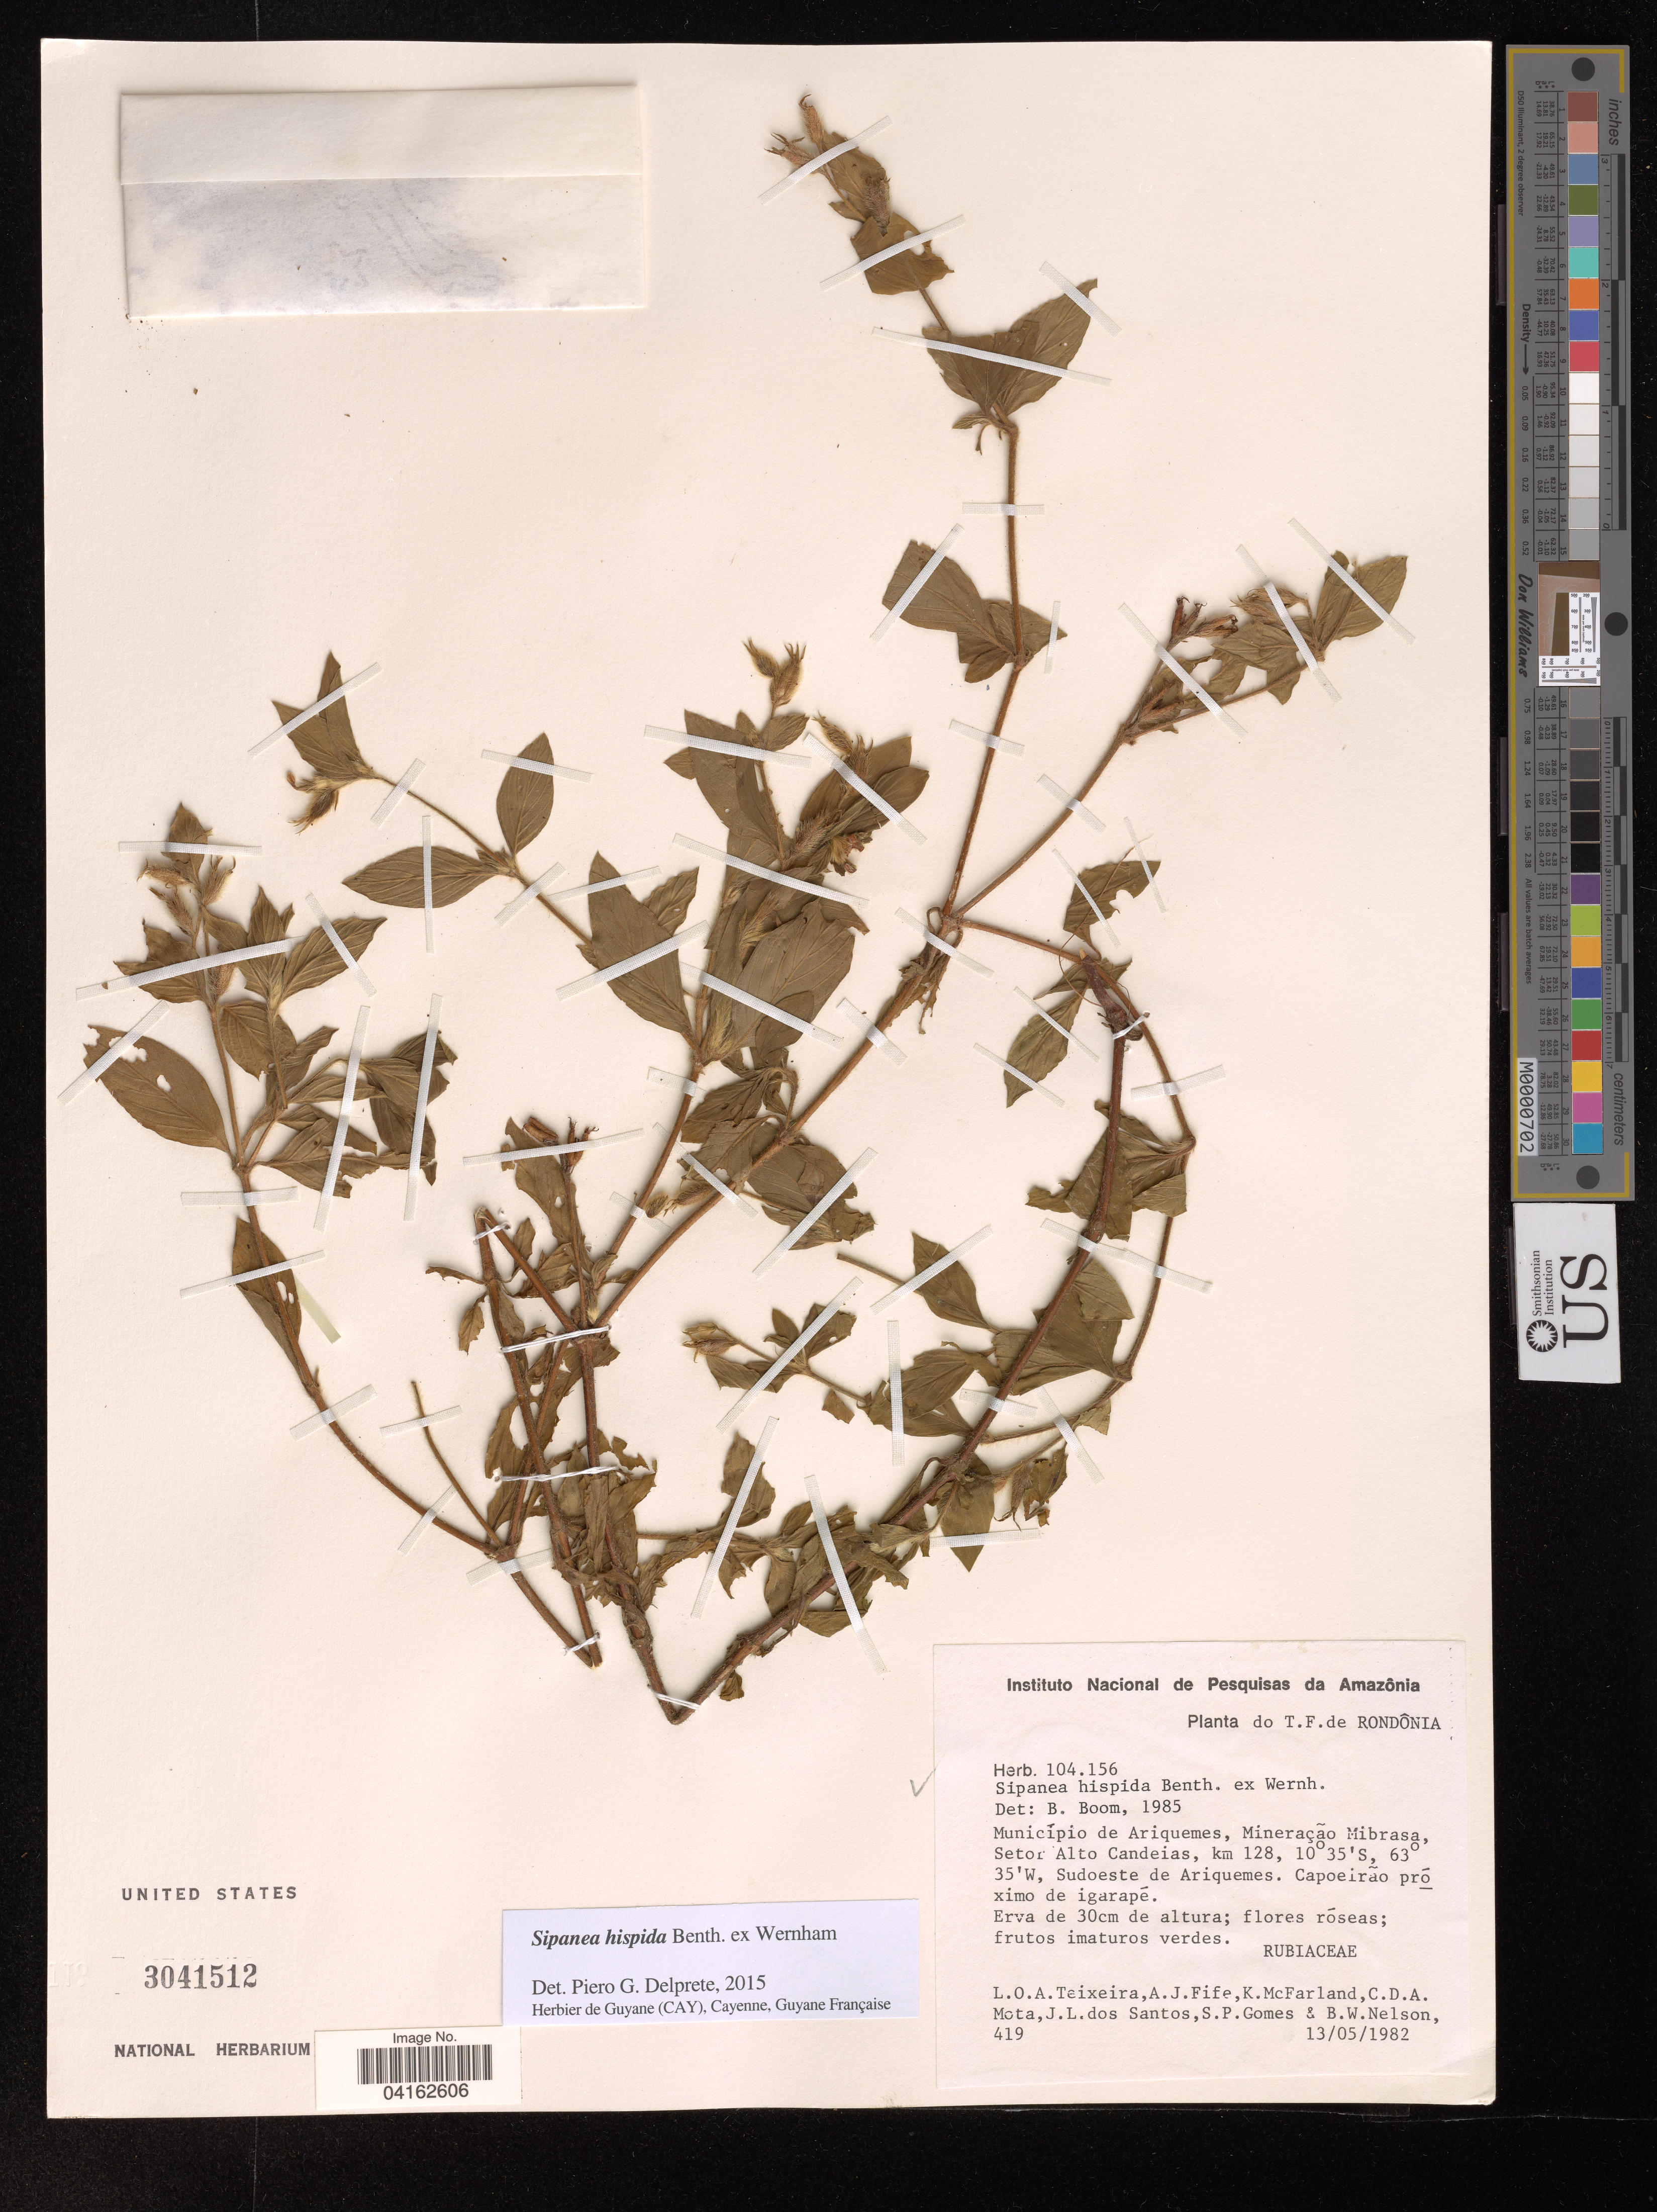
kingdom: Plantae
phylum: Tracheophyta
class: Magnoliopsida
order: Gentianales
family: Rubiaceae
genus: Sipanea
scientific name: Sipanea hispida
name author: Benth. ex Wernham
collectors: L. O. A. Teixeira, A. Fife, K. McFarland, C. D. Mota & et al.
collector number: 419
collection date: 1982-05-13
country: Brazil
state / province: Rondônia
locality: Município de Ariquemes, Mineração Mibrasa. Setor Alto Candeias, km 128, Sudoeste de Ariquemes.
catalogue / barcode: US 3041512